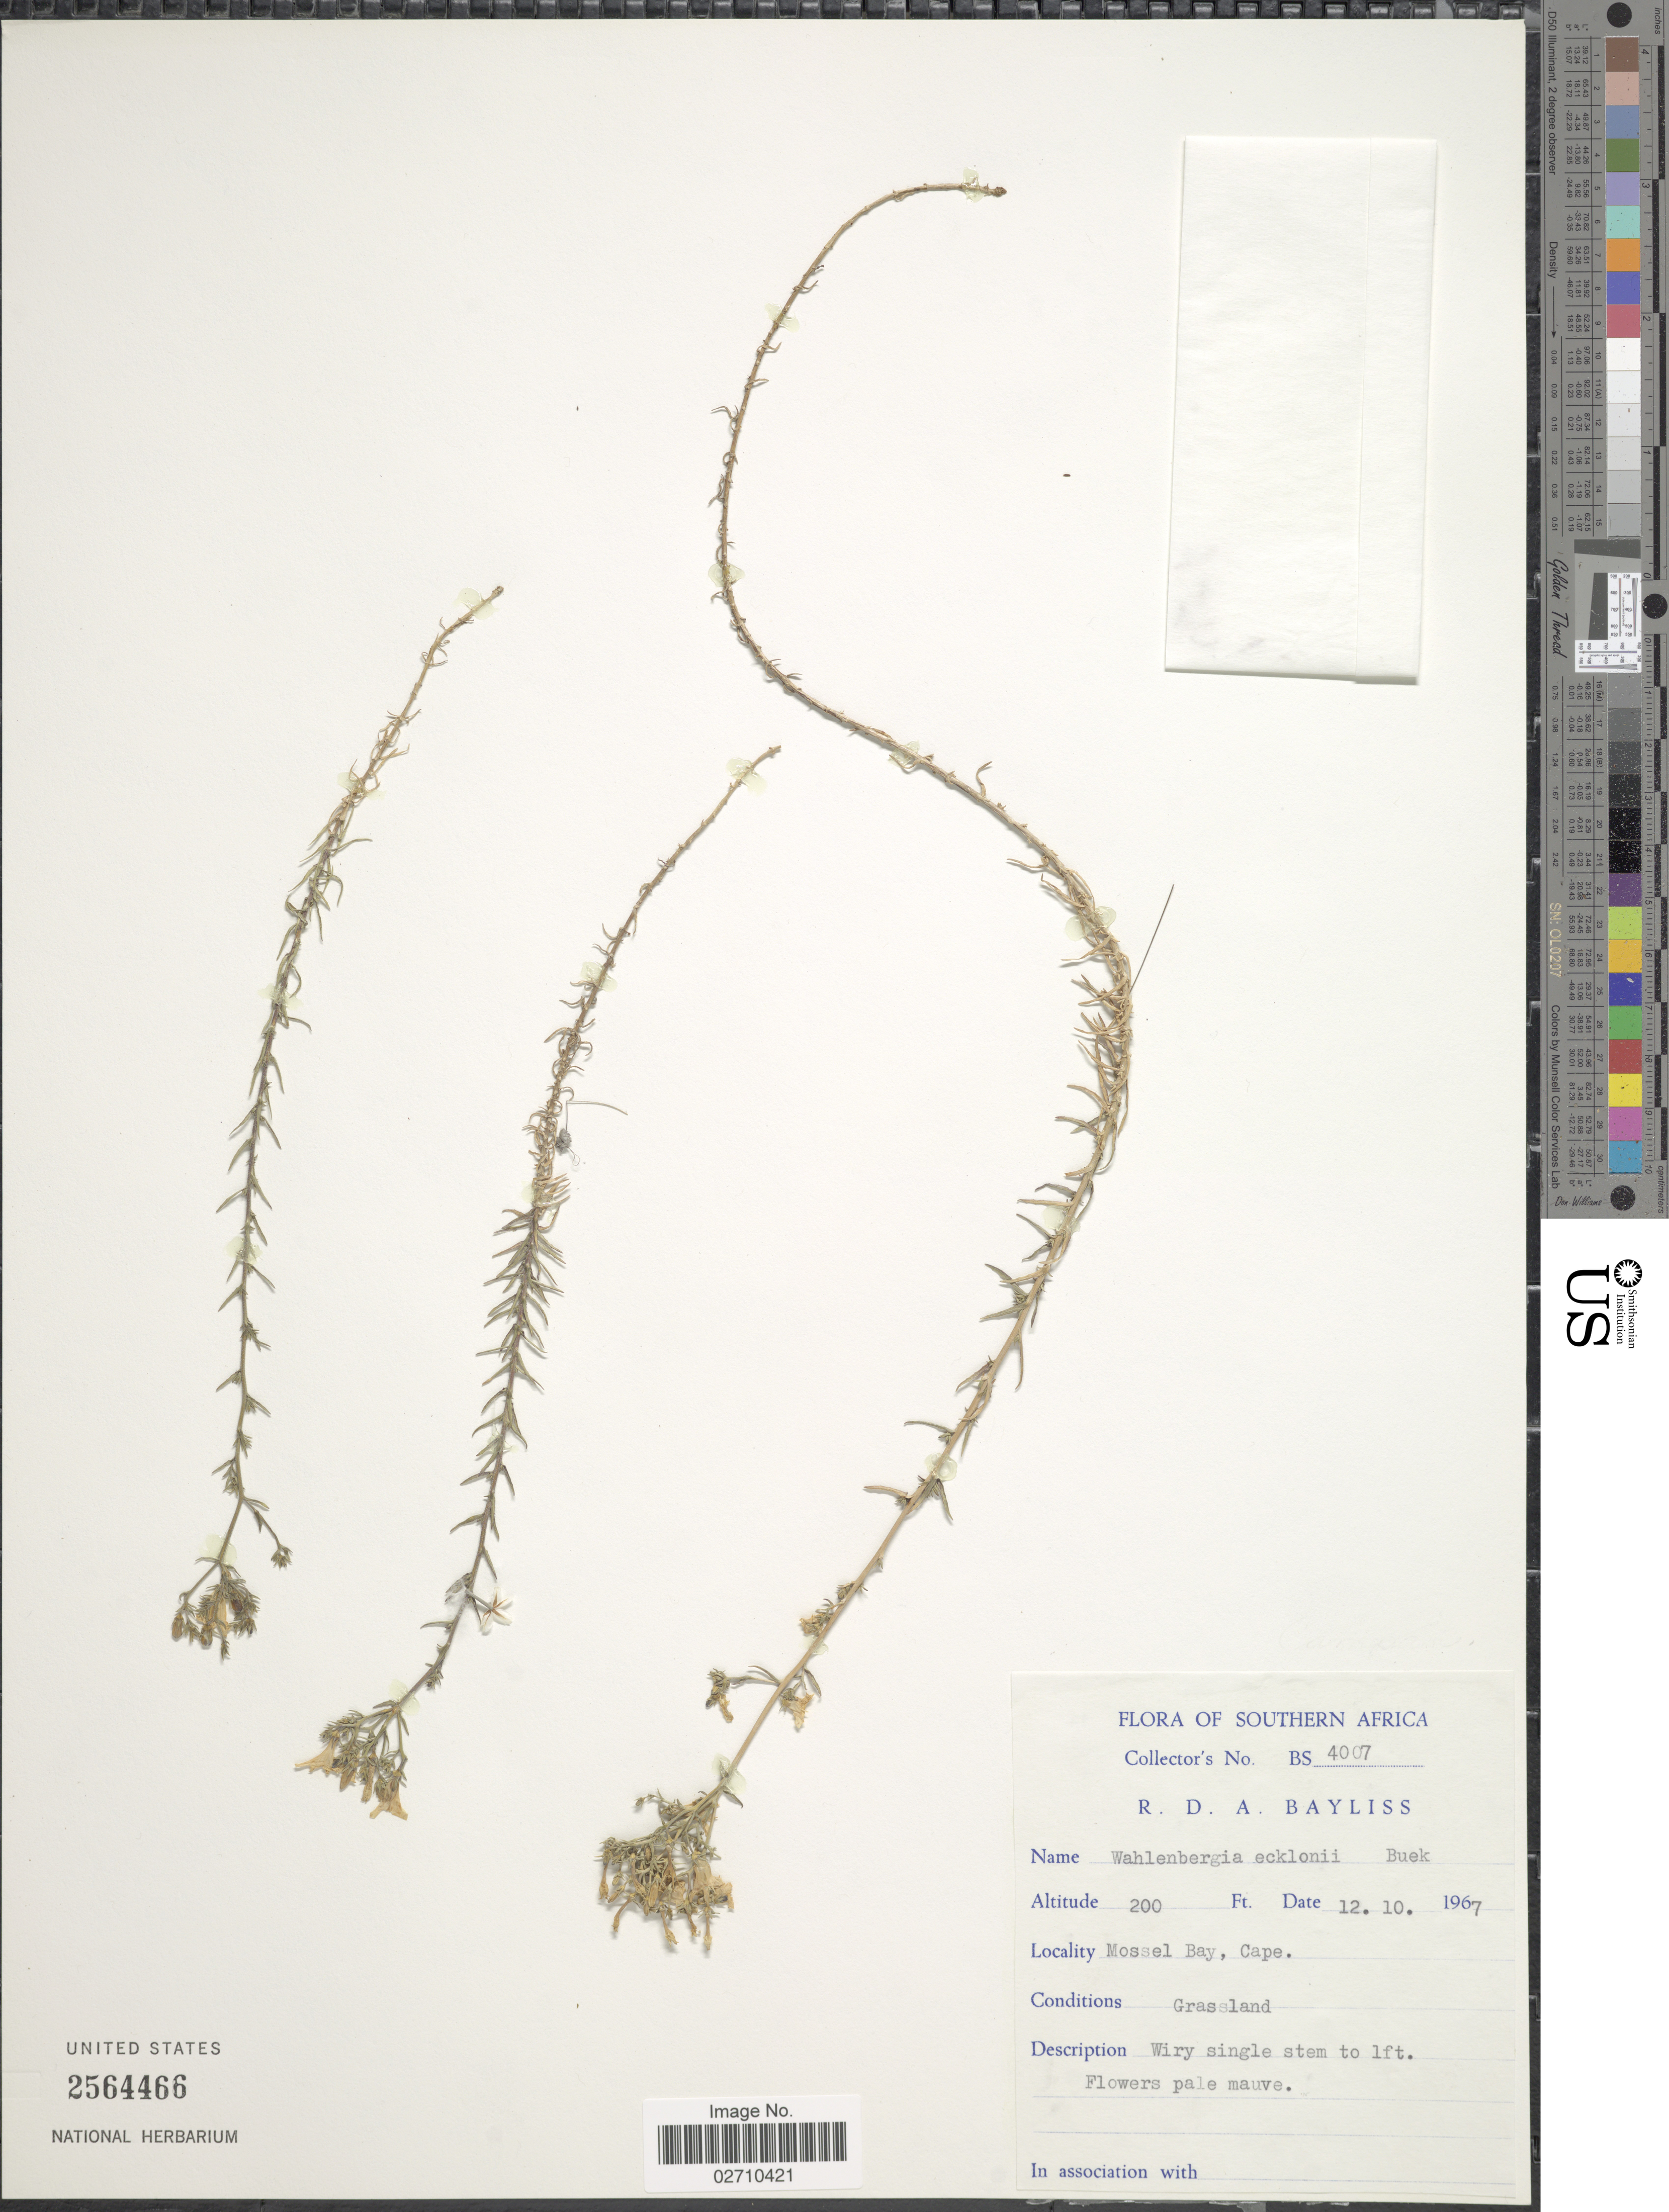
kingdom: Plantae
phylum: Tracheophyta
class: Magnoliopsida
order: Asterales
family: Campanulaceae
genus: Wahlenbergia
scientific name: Wahlenbergia ecklonii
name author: H. Buek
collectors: R. Bayliss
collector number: BS4007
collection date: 1967-10-12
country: South Africa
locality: Southern Africa. Mossel Bay, Cape.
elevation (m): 61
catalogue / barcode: US 2564466